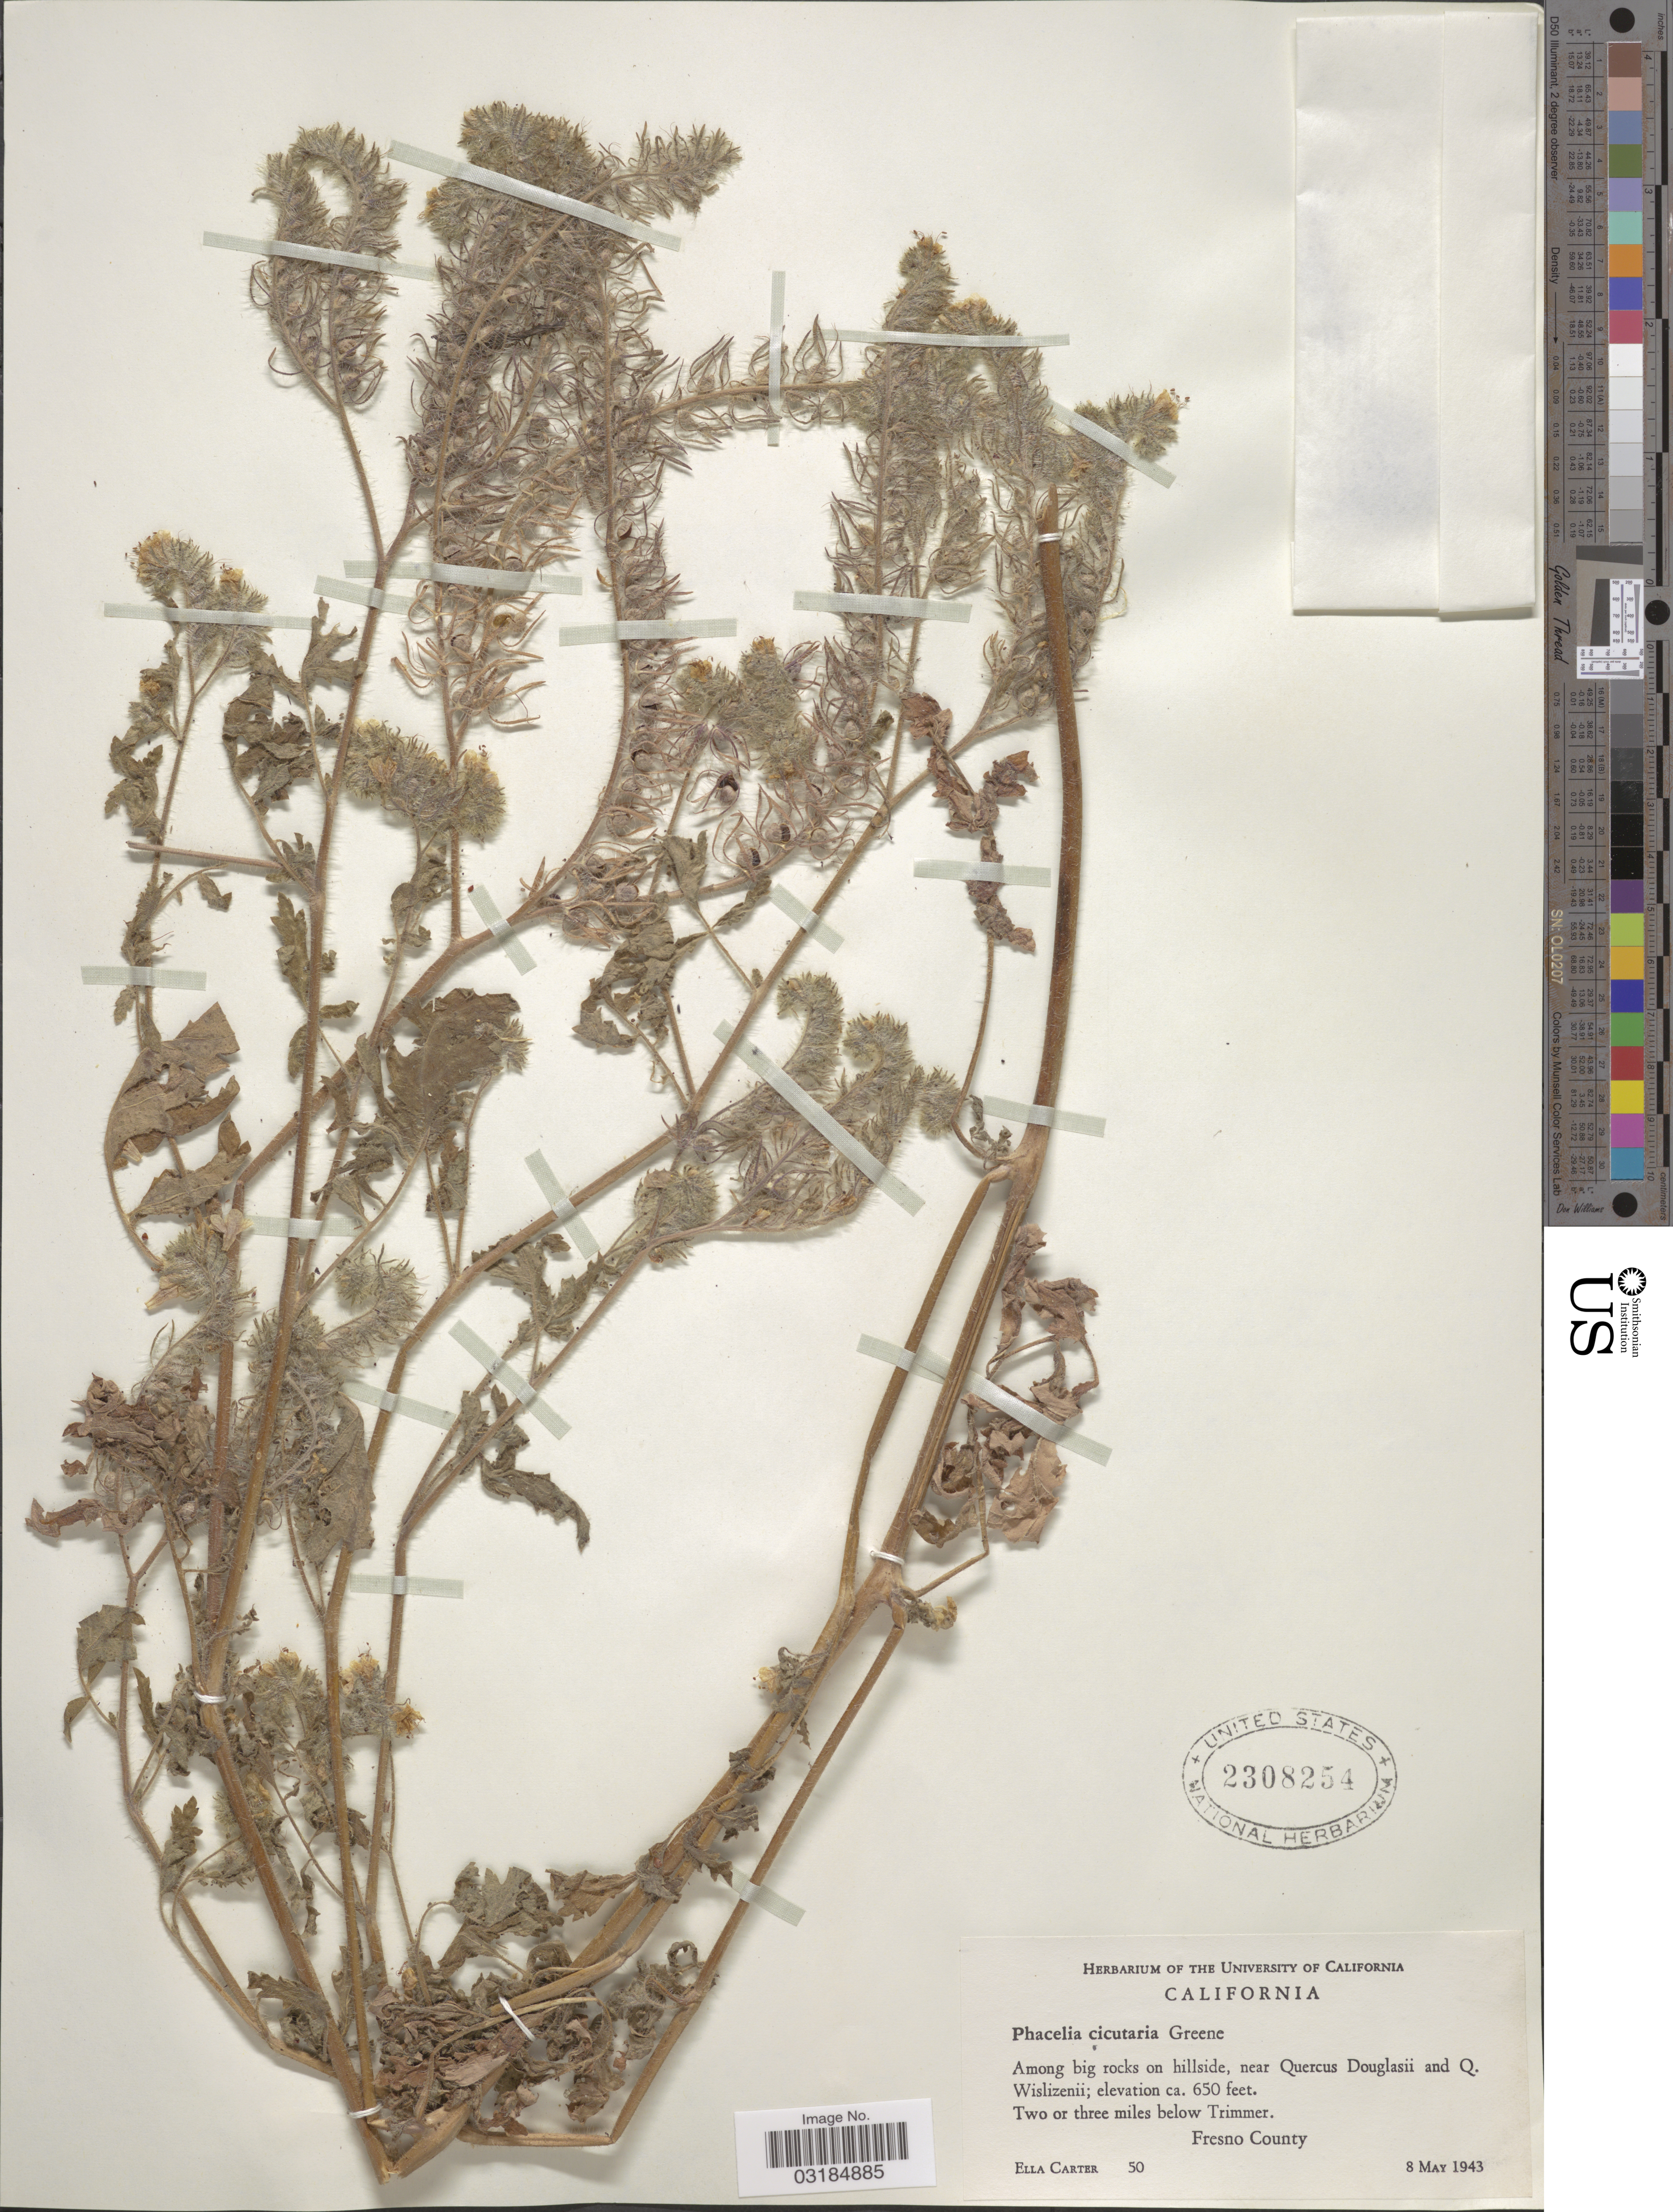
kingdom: Plantae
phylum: Tracheophyta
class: Magnoliopsida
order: Boraginales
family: Hydrophyllaceae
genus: Phacelia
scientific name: Phacelia cicutaria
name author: Greene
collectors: E. Carter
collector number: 50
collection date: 1943-05-08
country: United States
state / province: California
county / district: Fresno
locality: Two or three miles below Trimmer. Fresno County.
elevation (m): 198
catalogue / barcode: US 2308254